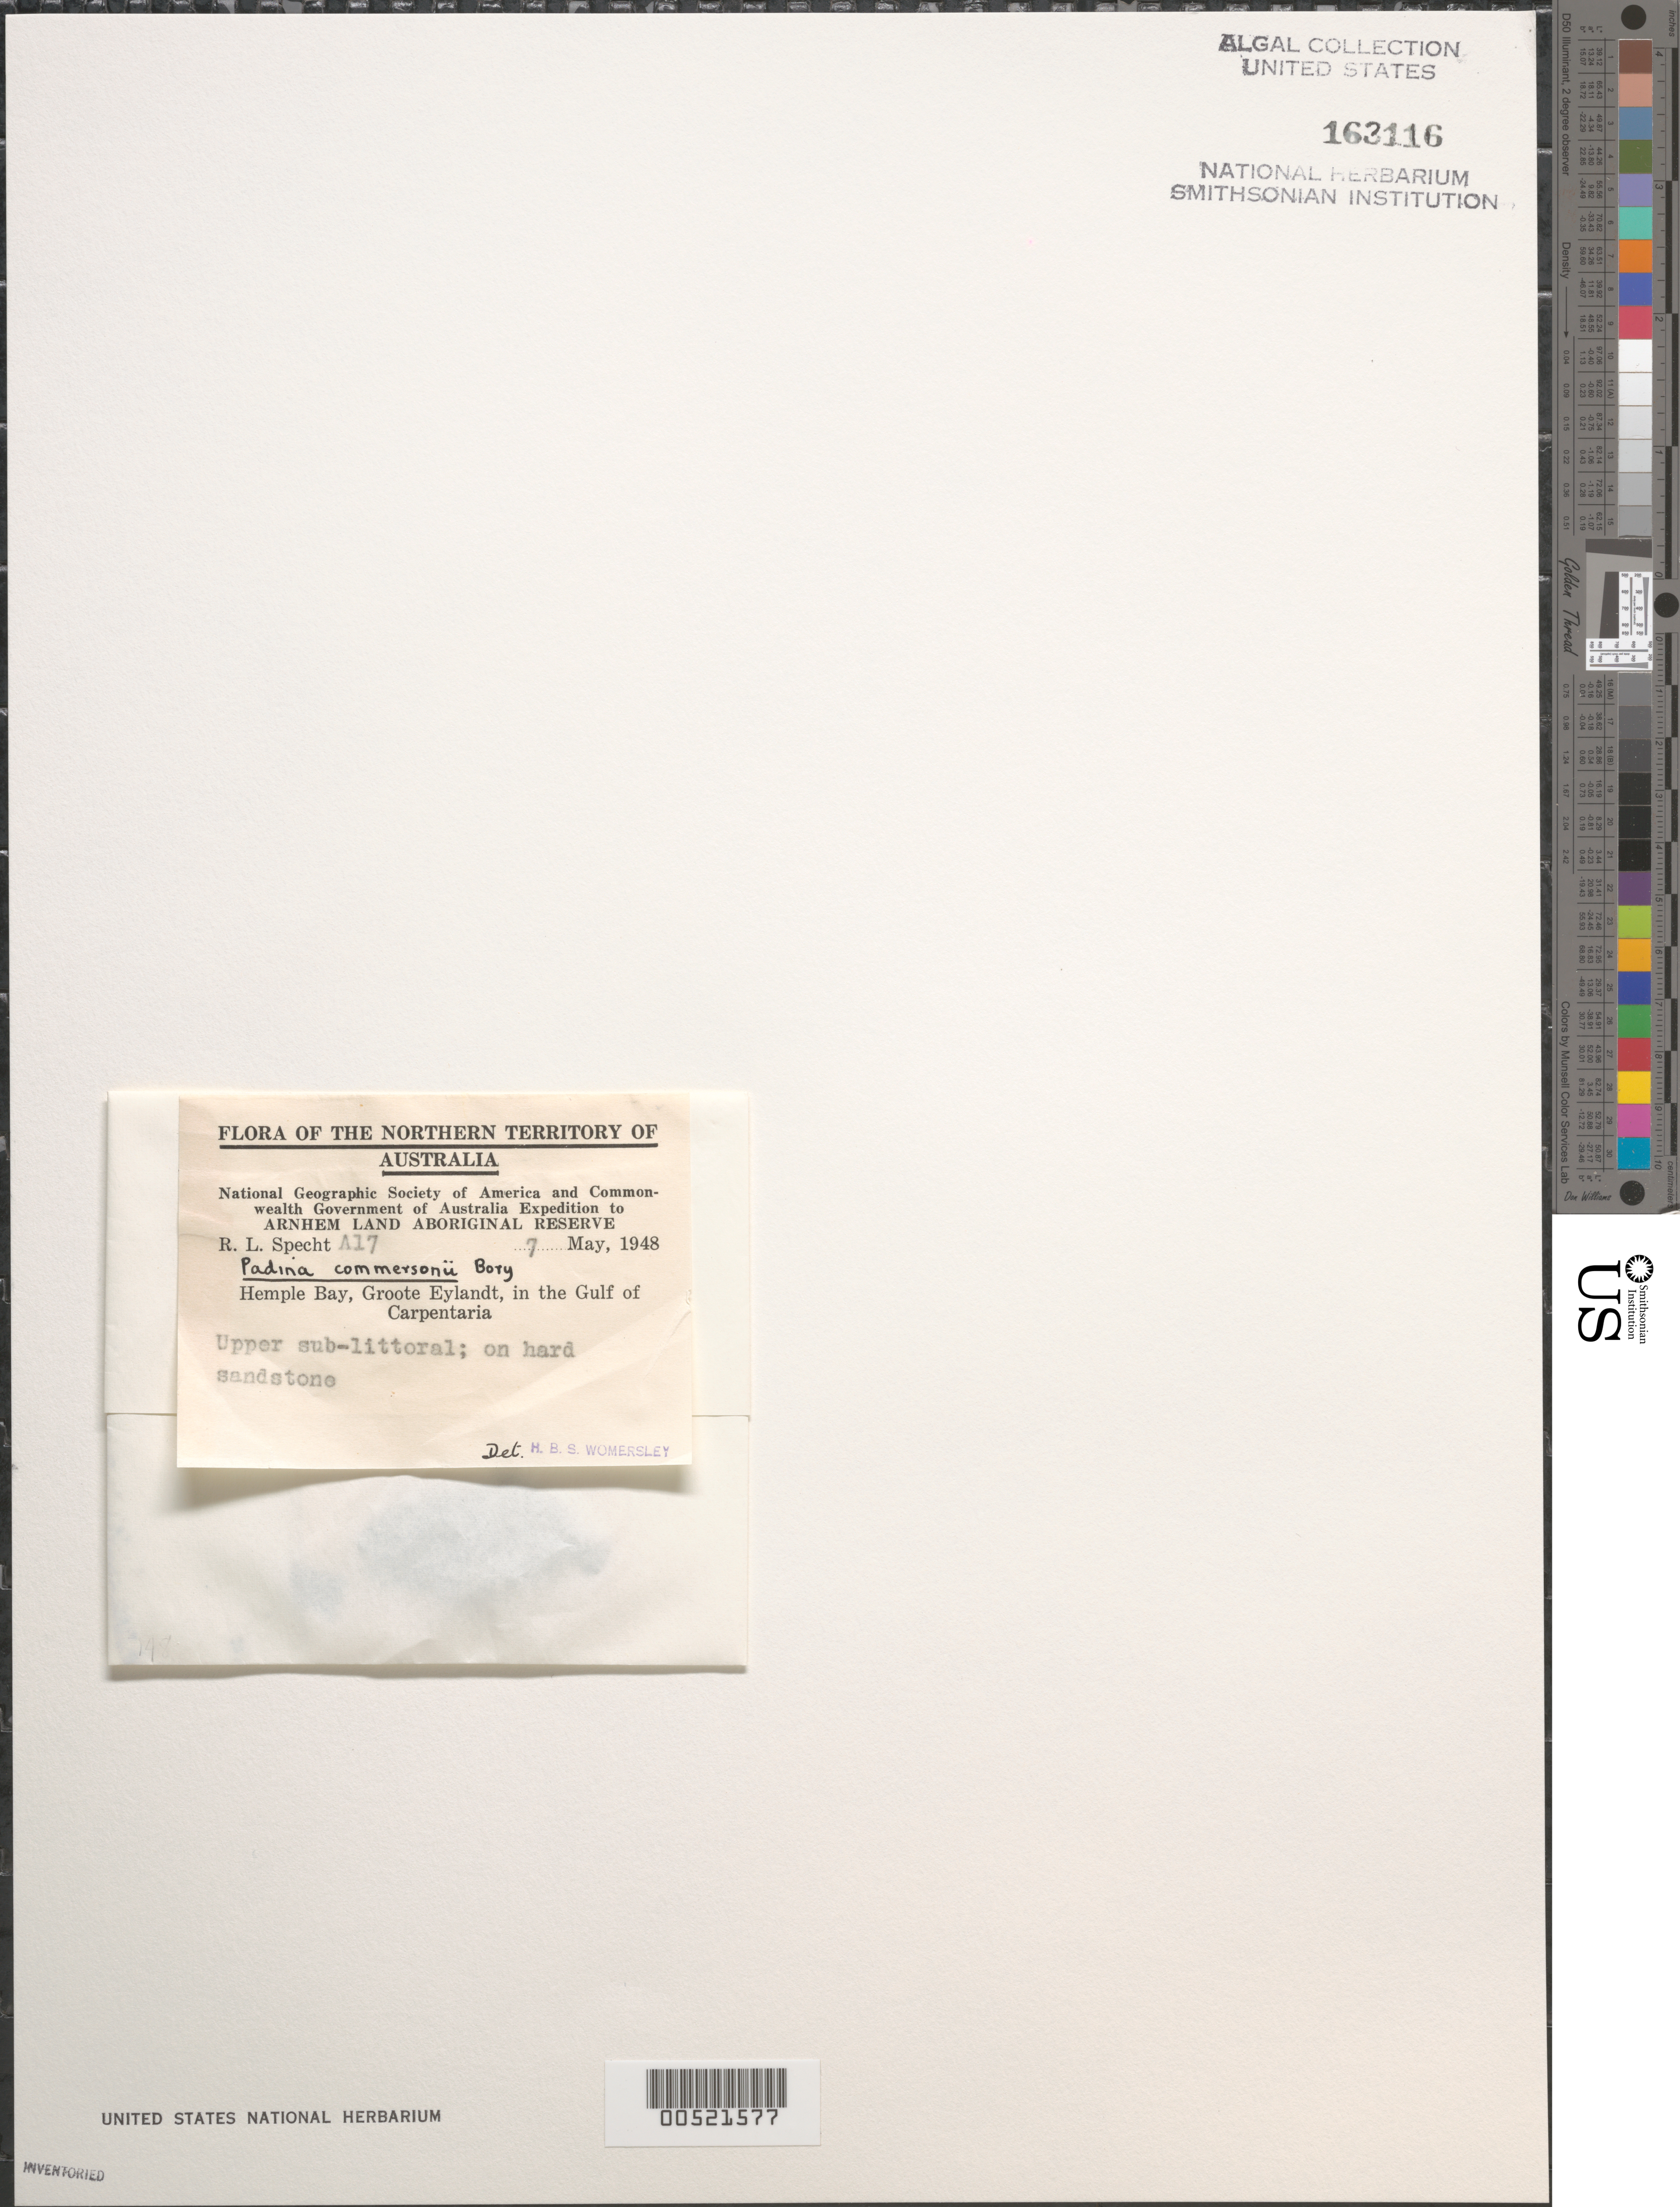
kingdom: Chromista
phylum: Ochrophyta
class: Phaeophyceae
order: Dictyotales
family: Dictyotaceae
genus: Padina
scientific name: Padina boryana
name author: Thivy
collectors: R. L. Specht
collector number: A17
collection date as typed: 07 May 1948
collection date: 1948-05-07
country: Australia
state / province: Northern Territory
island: Groote Eylandt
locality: Hemple Bay, Gulf of Carpentaria, Arnhem Land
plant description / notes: National Geographic Society of America and Commonwealth Government of Australia Expedition to Arnhem Land Aboriginal Reserve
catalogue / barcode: US 163116